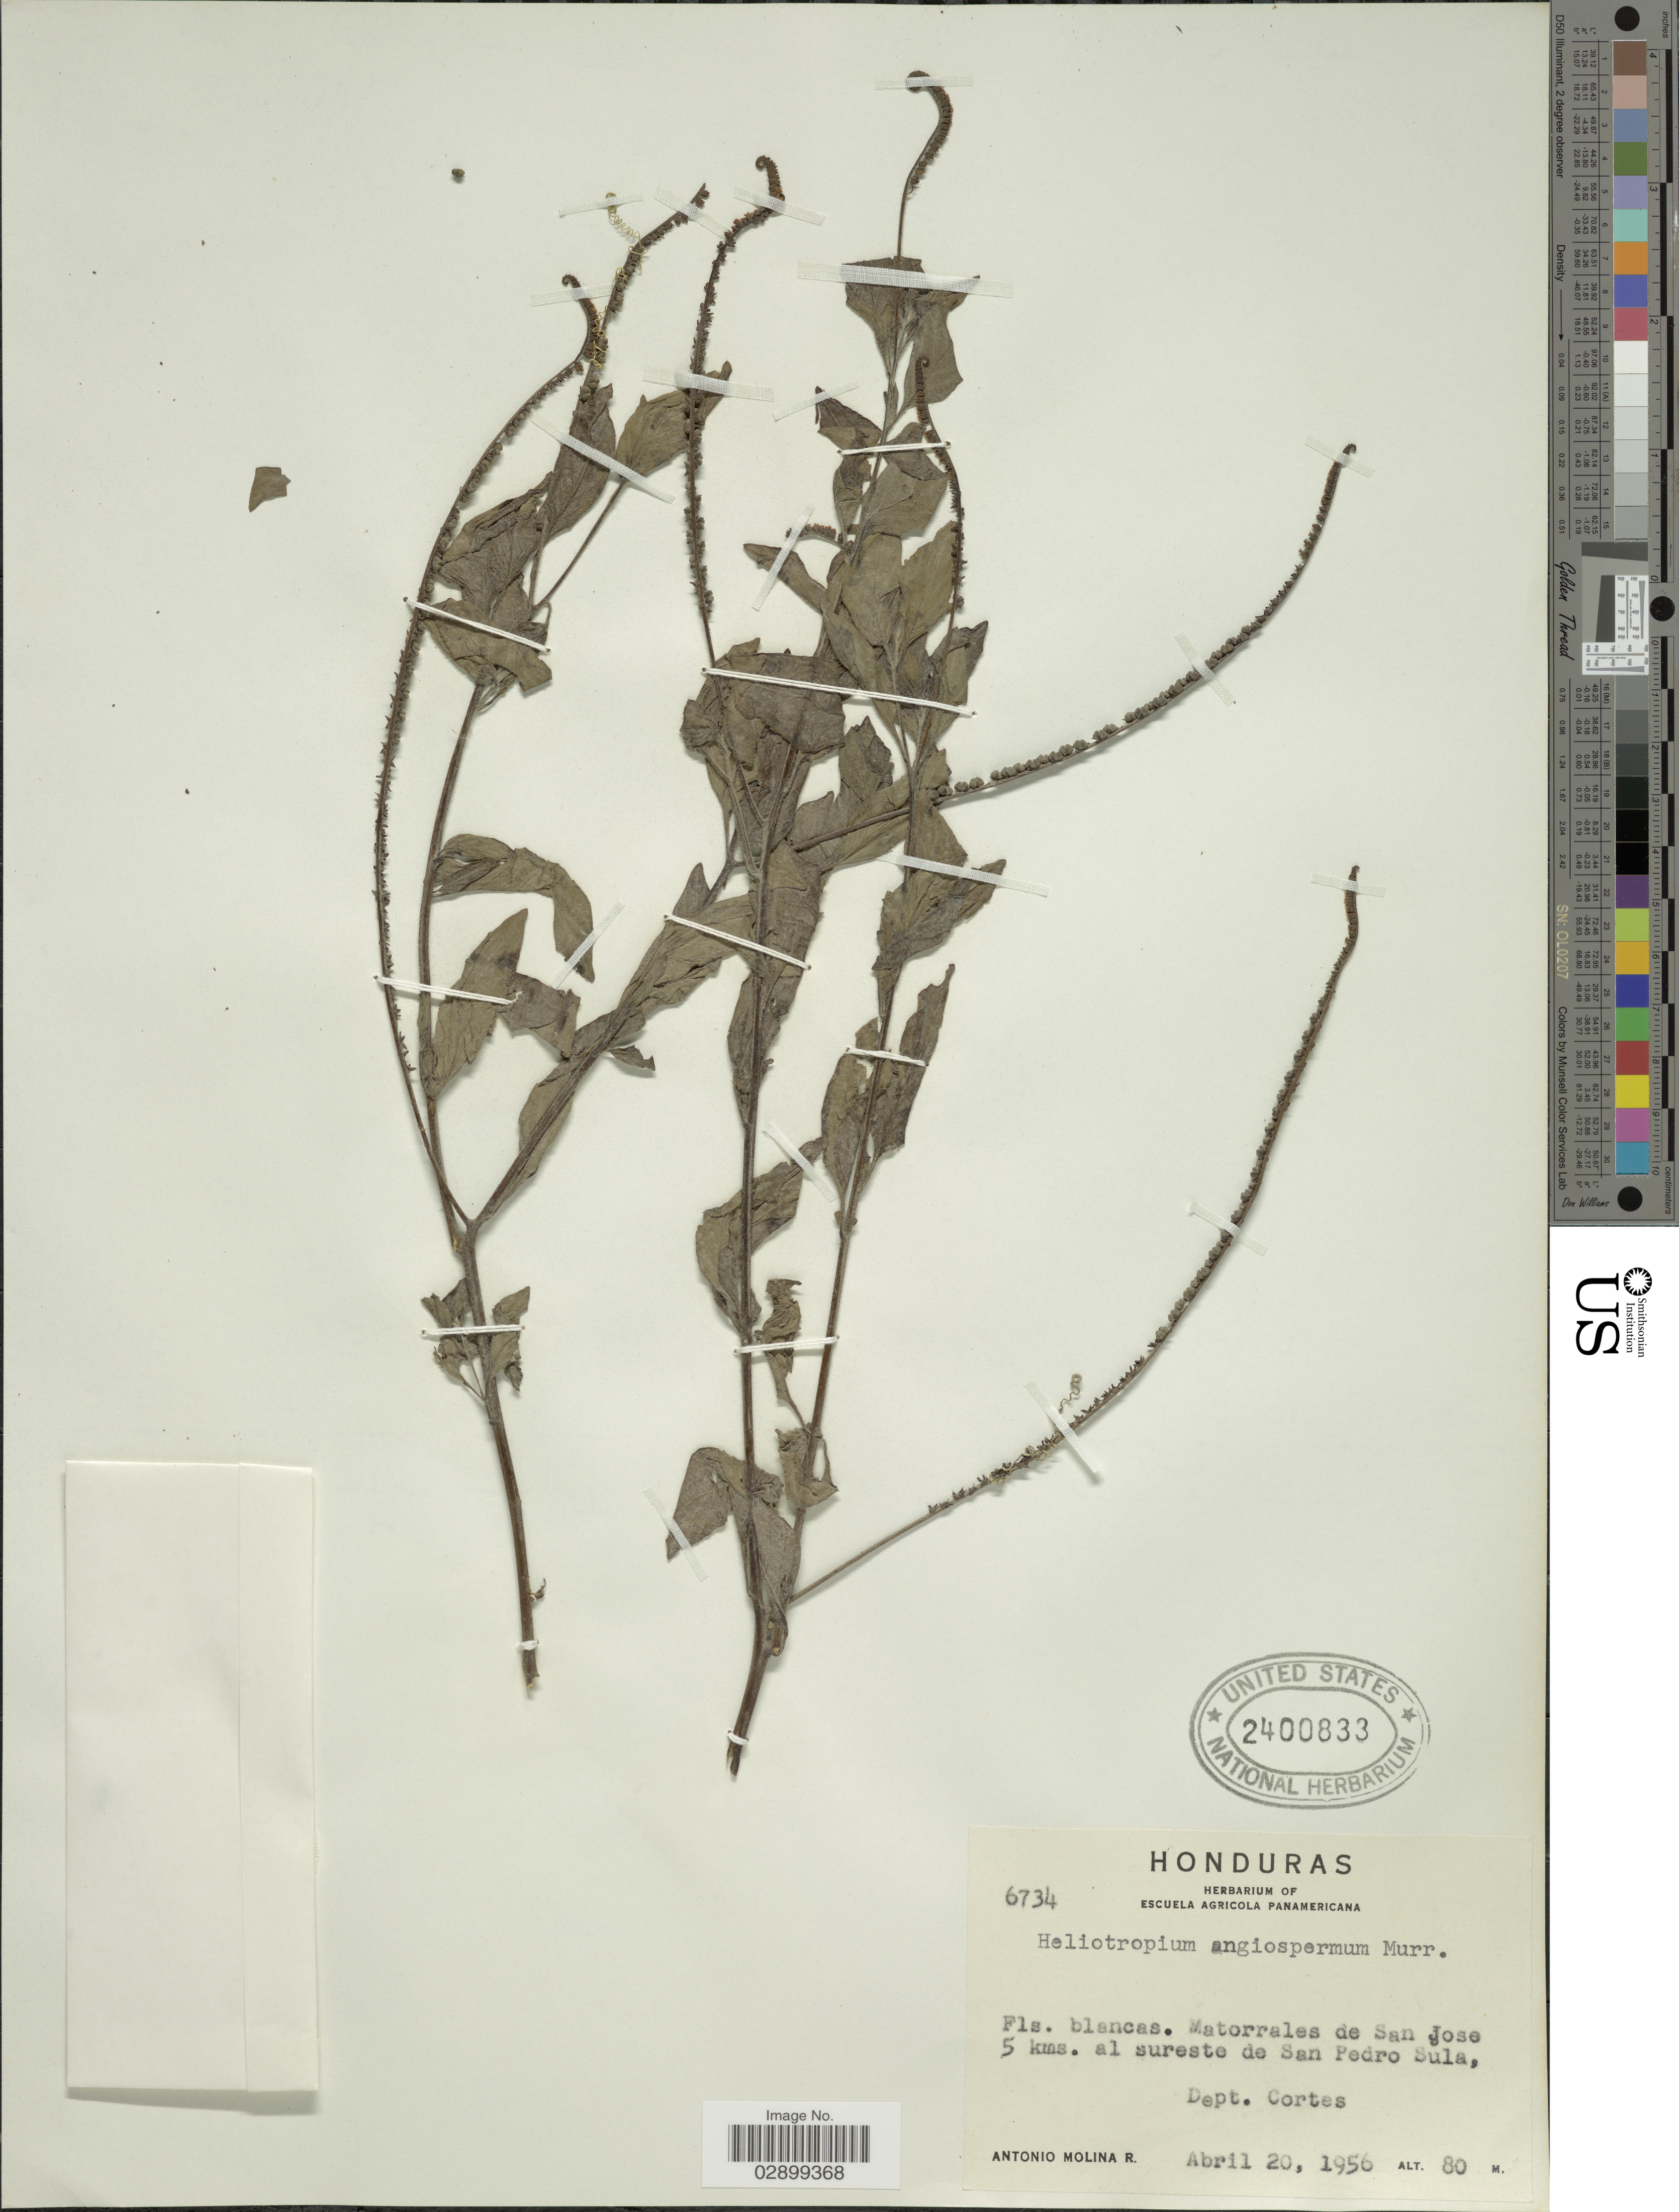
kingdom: Plantae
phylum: Tracheophyta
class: Magnoliopsida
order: Boraginales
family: Heliotropiaceae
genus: Heliotropium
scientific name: Heliotropium angiospermum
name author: Murray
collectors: A. Molina R.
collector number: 6734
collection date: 1956-04-20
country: Honduras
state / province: Cortés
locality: Matorrales de San Jose 5 kms. al sureste de San Pedro Sula, Dept. Cortes.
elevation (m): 80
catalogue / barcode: US 2400833